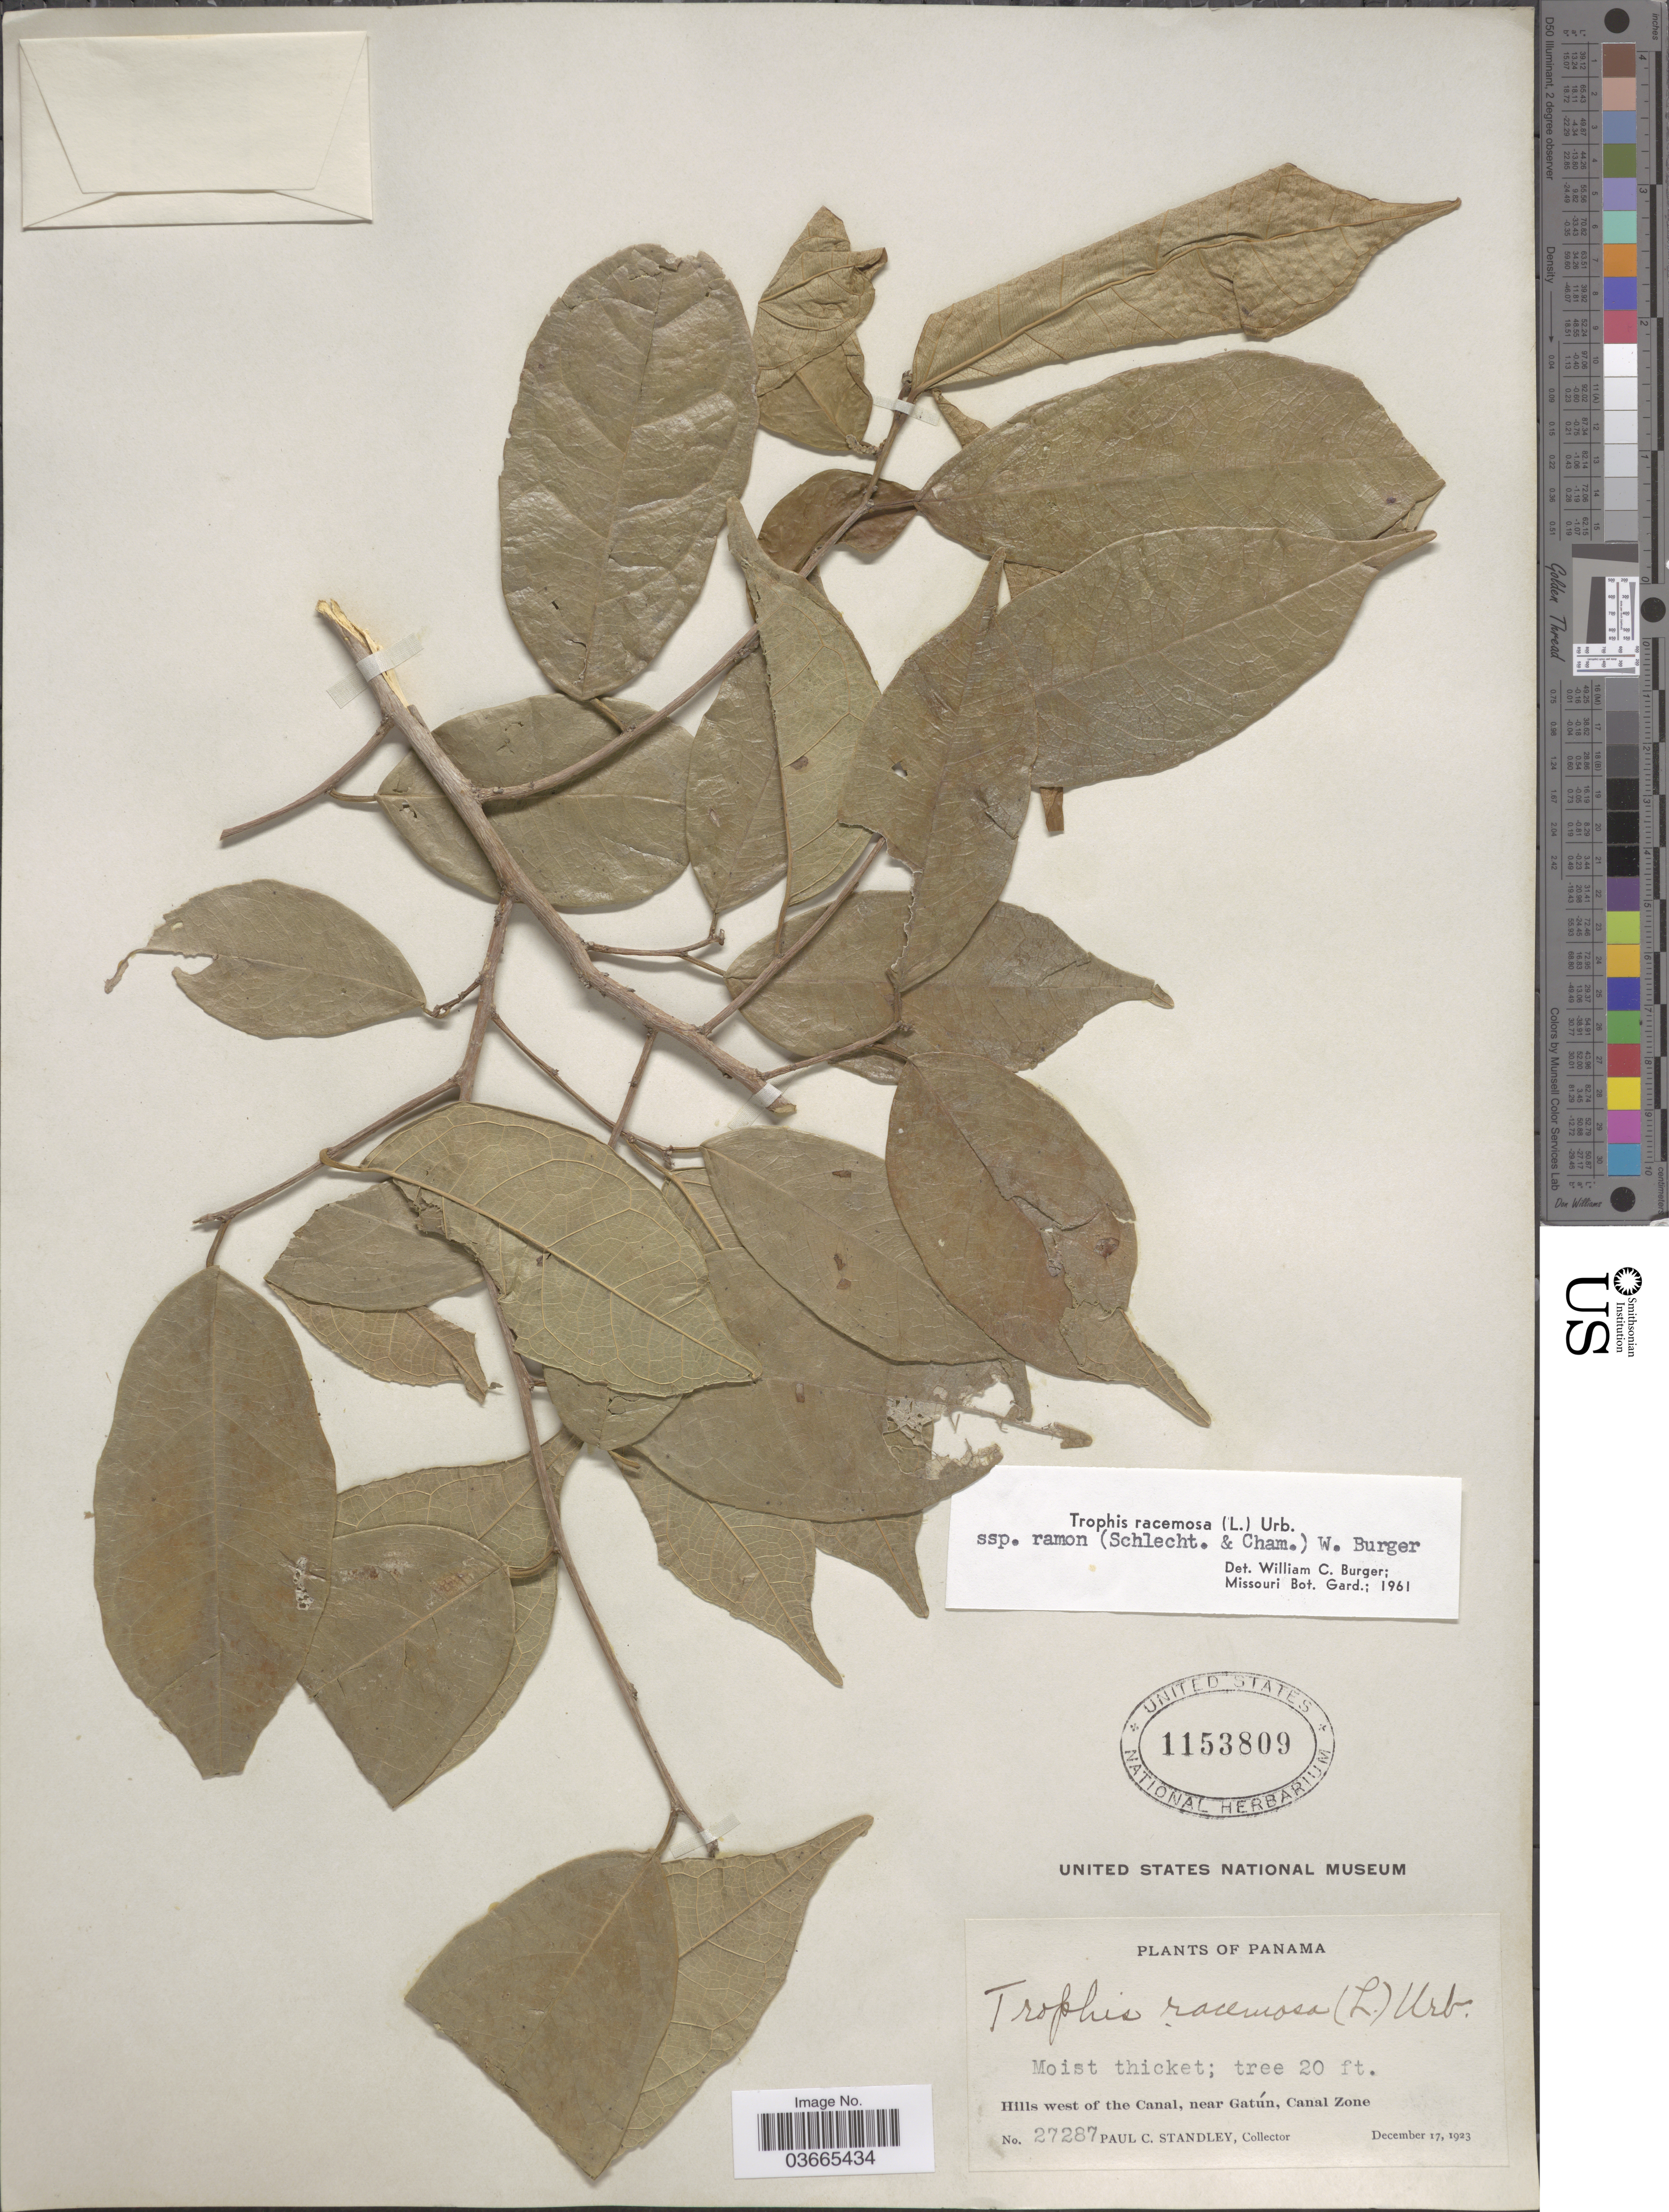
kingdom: Plantae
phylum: Tracheophyta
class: Magnoliopsida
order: Rosales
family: Moraceae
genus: Trophis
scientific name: Trophis racemosa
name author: (L.) Urb.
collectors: P. C. Standley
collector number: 27287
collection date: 1923-12-17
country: Panama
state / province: Colón / Panamá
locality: Hills west of the Canal, near Gatún, Canal Zone.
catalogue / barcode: US 1153809